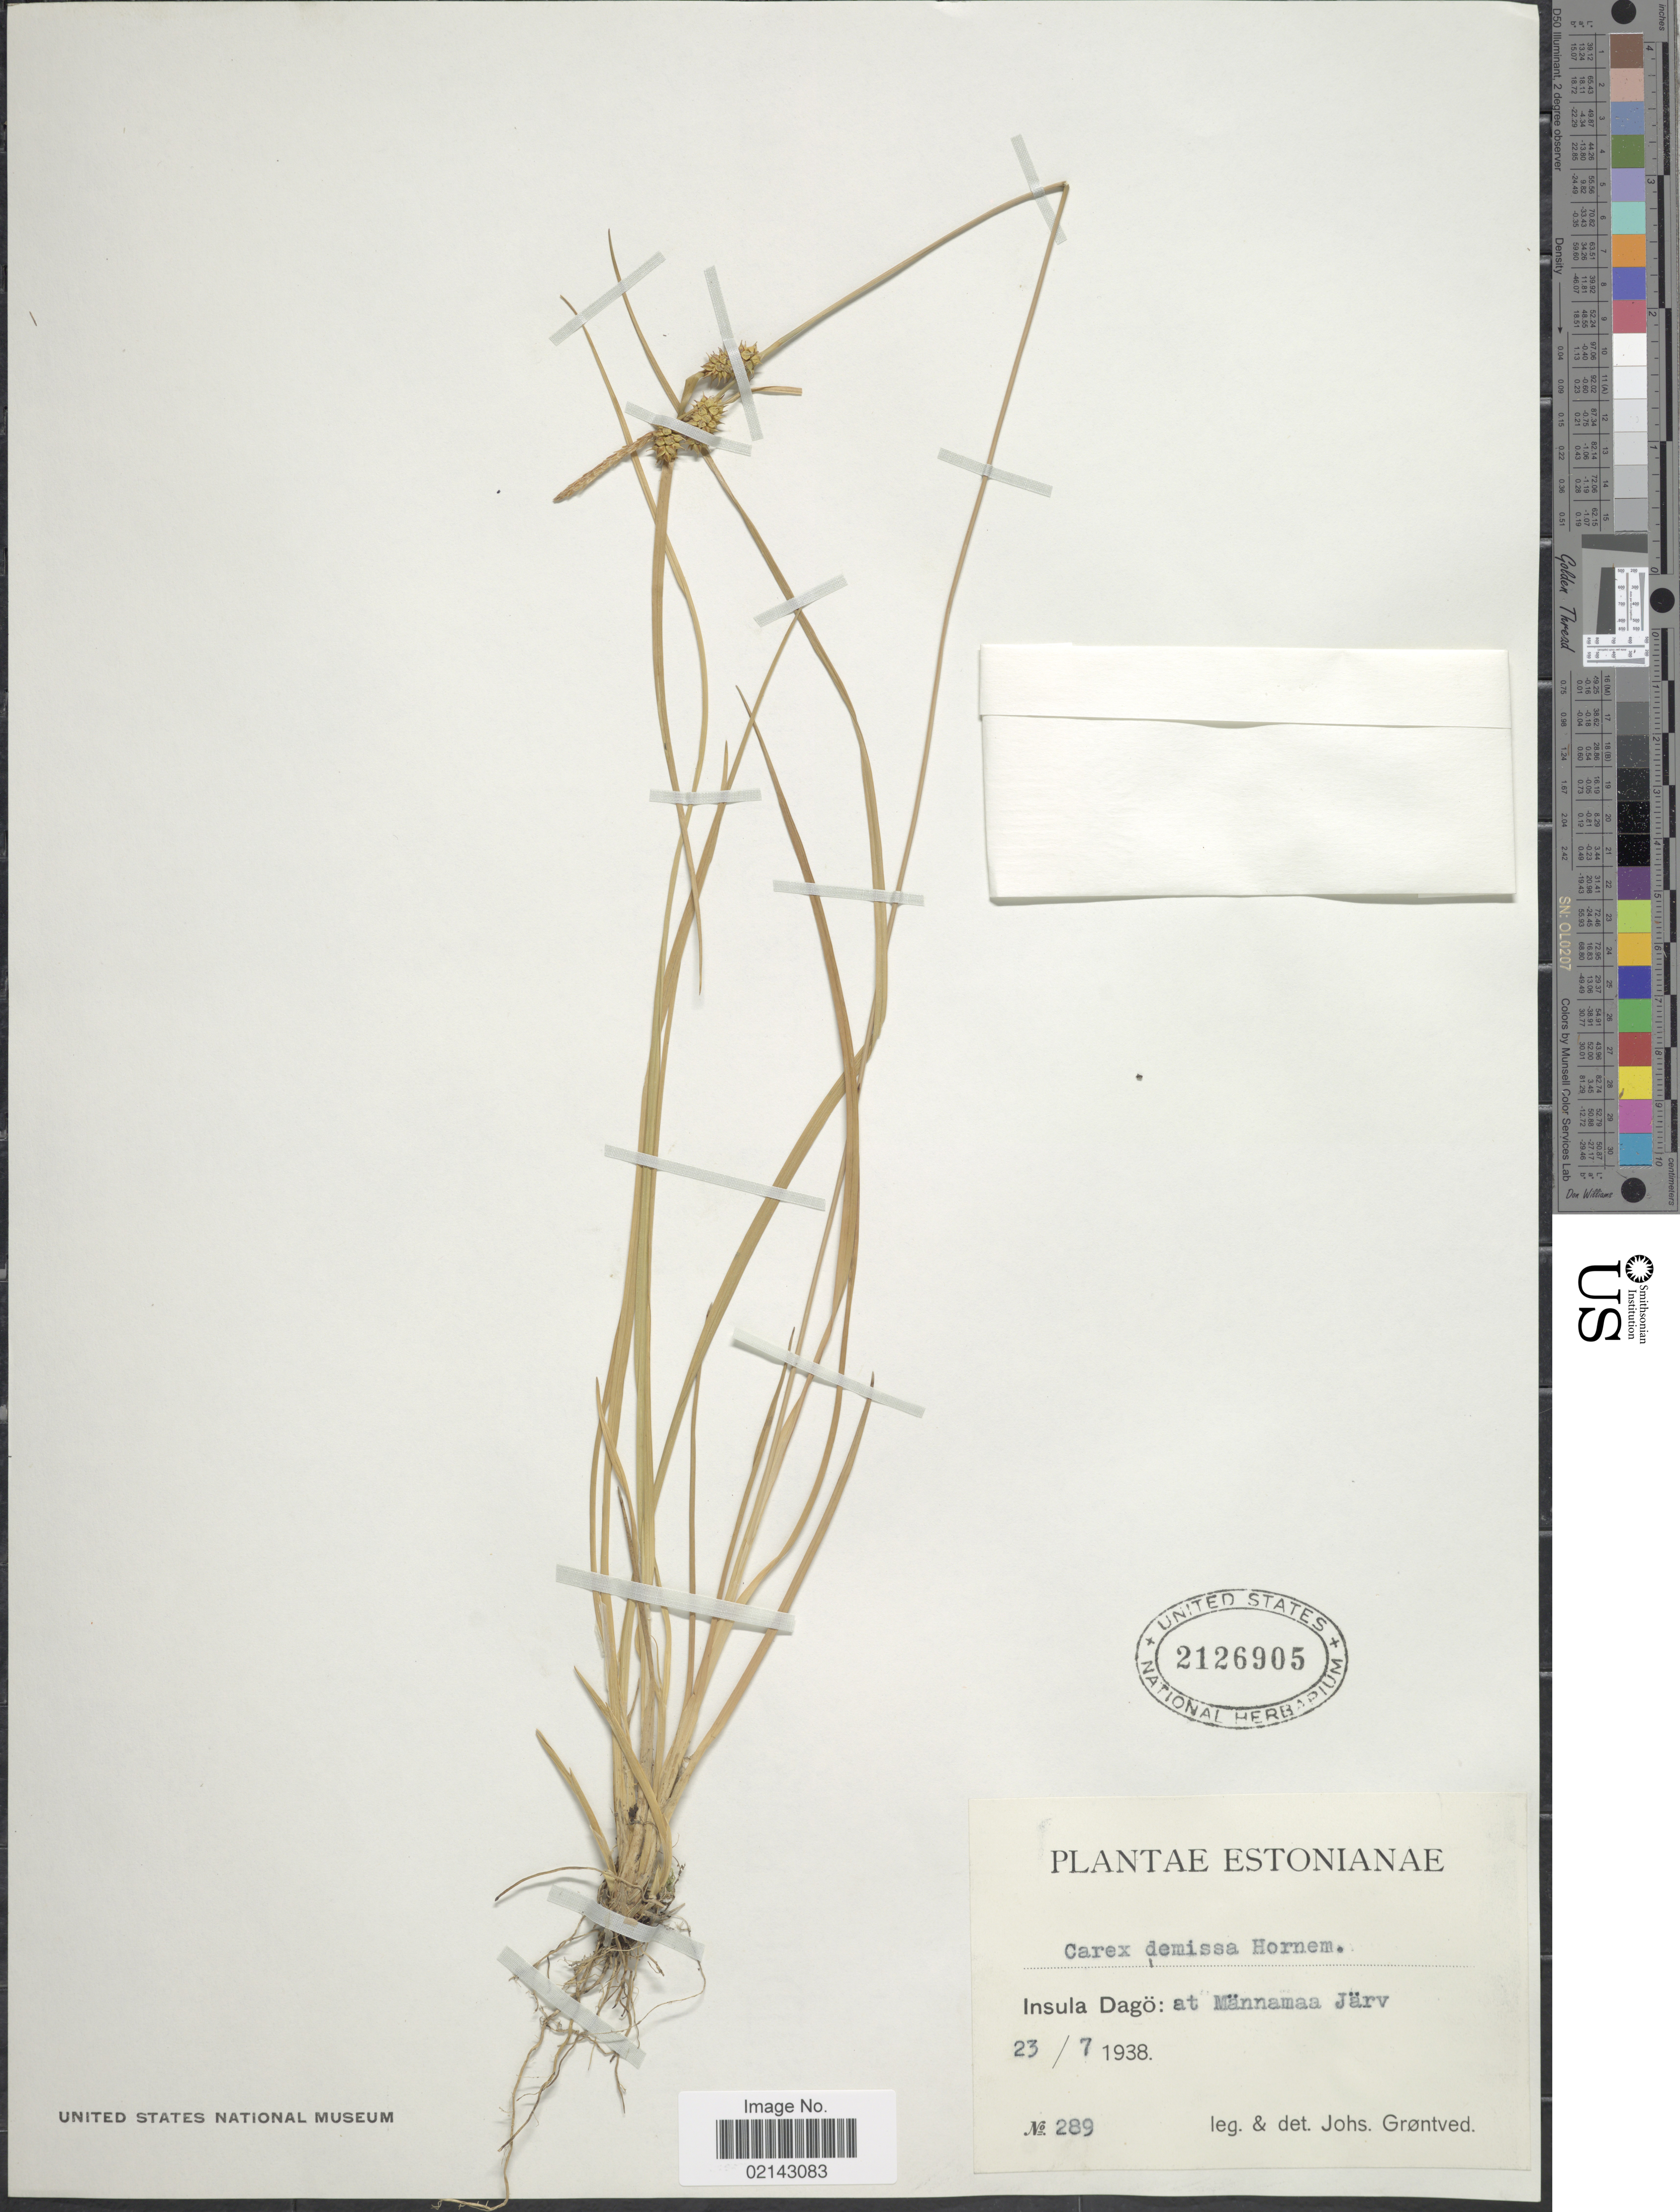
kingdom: Plantae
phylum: Tracheophyta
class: Liliopsida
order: Poales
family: Cyperaceae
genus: Carex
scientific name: Carex demissa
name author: Hornem.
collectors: J. Grøntved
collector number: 289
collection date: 1938-07-23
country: Estonia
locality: Estonianae. Insula Dago: at Mannamaa Jarv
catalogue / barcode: US 2126905